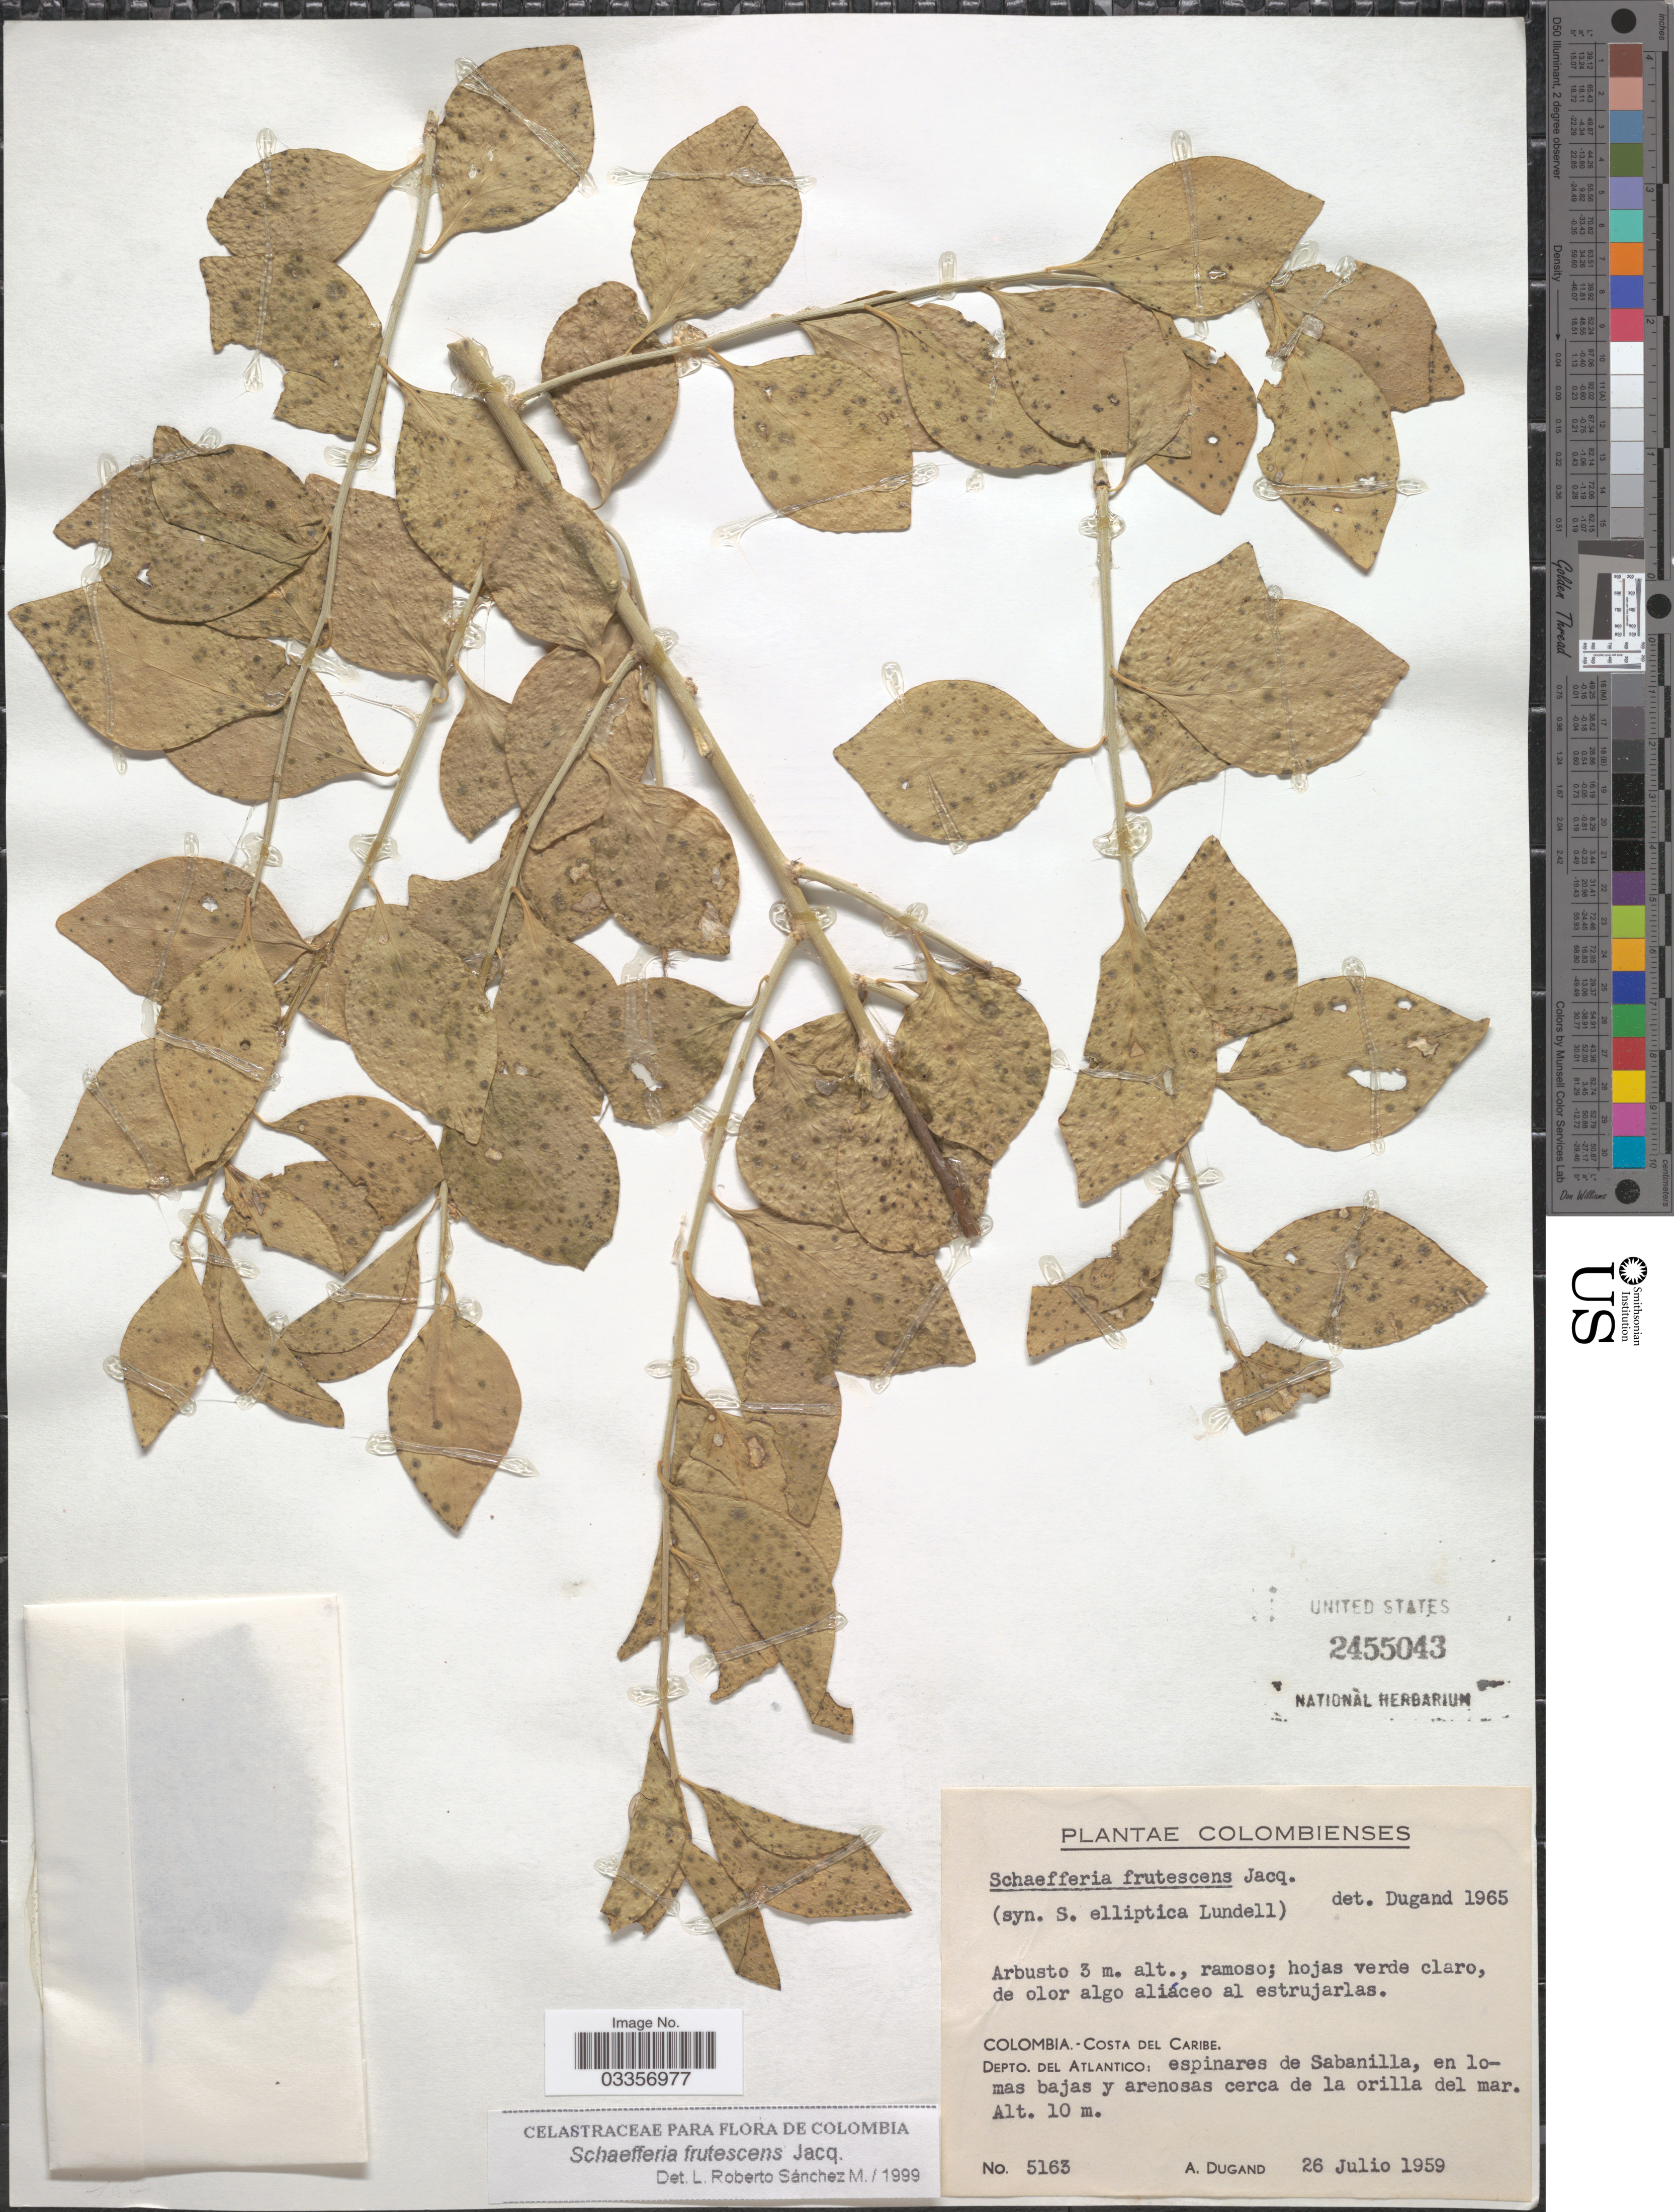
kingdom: Plantae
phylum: Tracheophyta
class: Magnoliopsida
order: Celastrales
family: Celastraceae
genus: Schaefferia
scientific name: Schaefferia frutescens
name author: Jacq.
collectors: A. Dugand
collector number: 5163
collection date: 1959-07-26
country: Colombia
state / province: Atlántico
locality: Costa del Caribe. Depto. del Atlantico: espinares de Sabanilla, en lomas bajas y arenosas cerca de la orilla del mar.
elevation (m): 10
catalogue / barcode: US 2455043